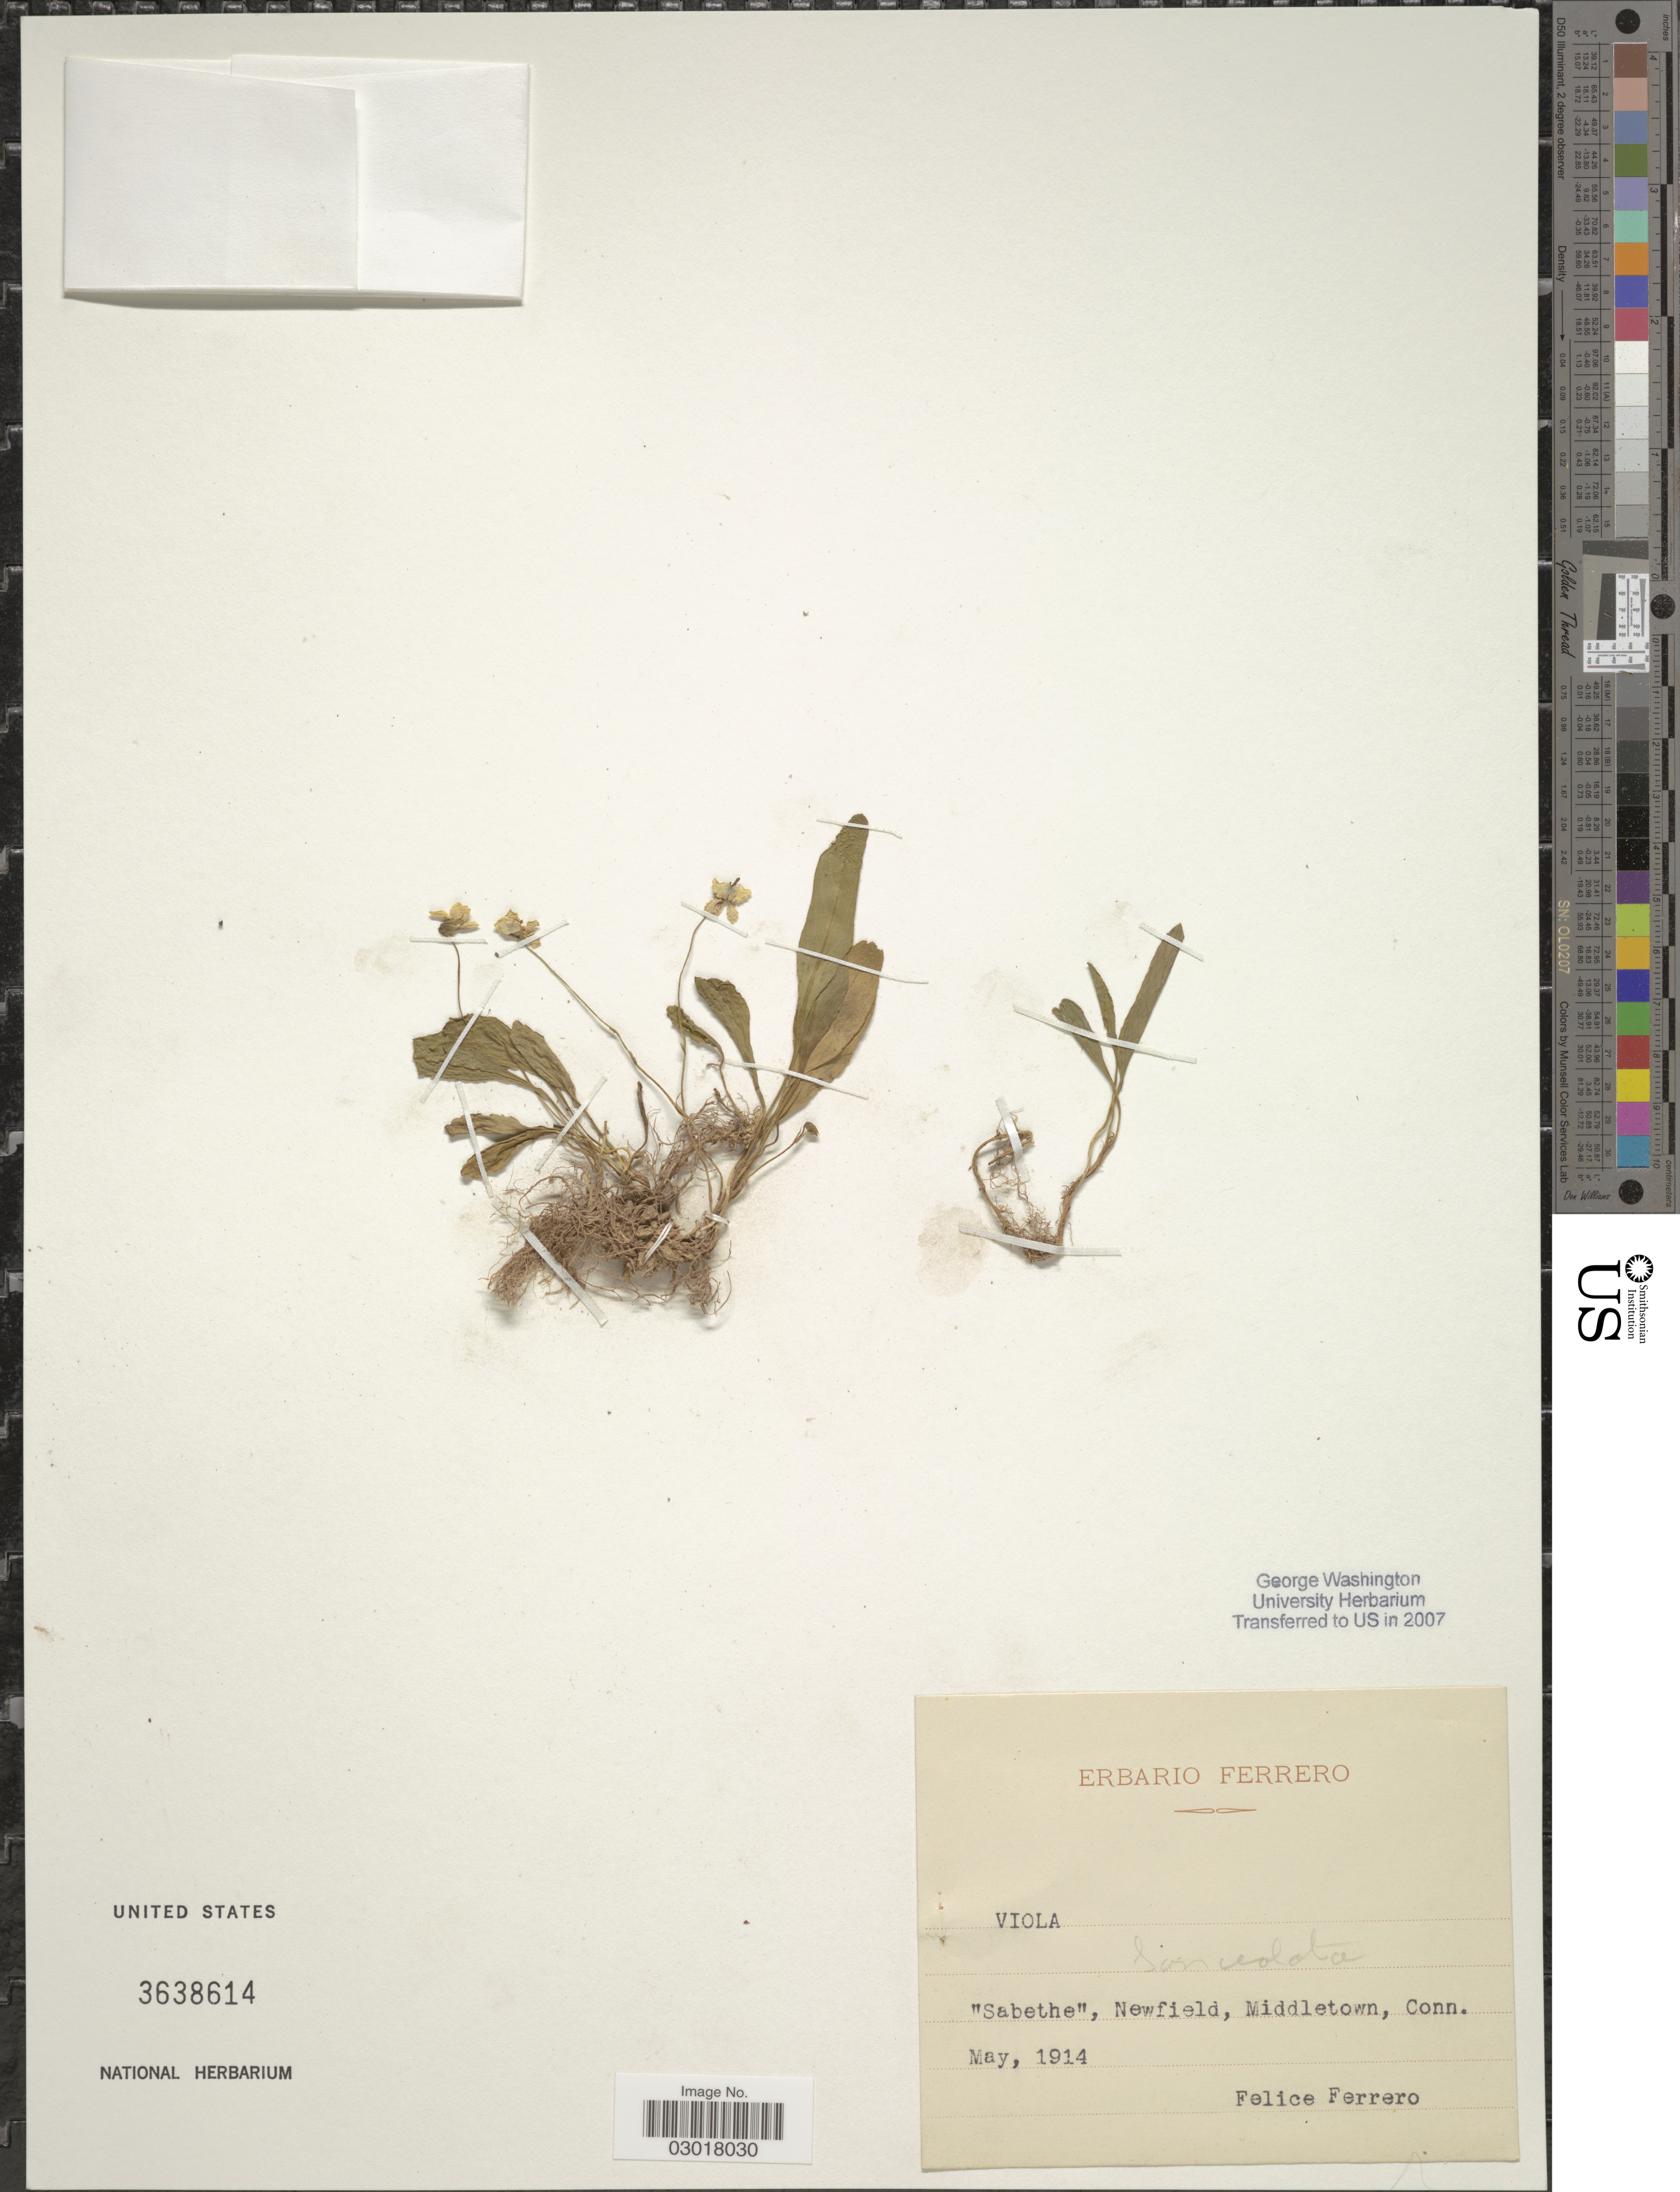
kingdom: Plantae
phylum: Tracheophyta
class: Magnoliopsida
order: Malpighiales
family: Violaceae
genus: Viola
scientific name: Viola sp.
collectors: F. Ferrero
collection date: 1914-05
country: United States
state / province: Connecticut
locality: Sabethe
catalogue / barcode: US 3638614